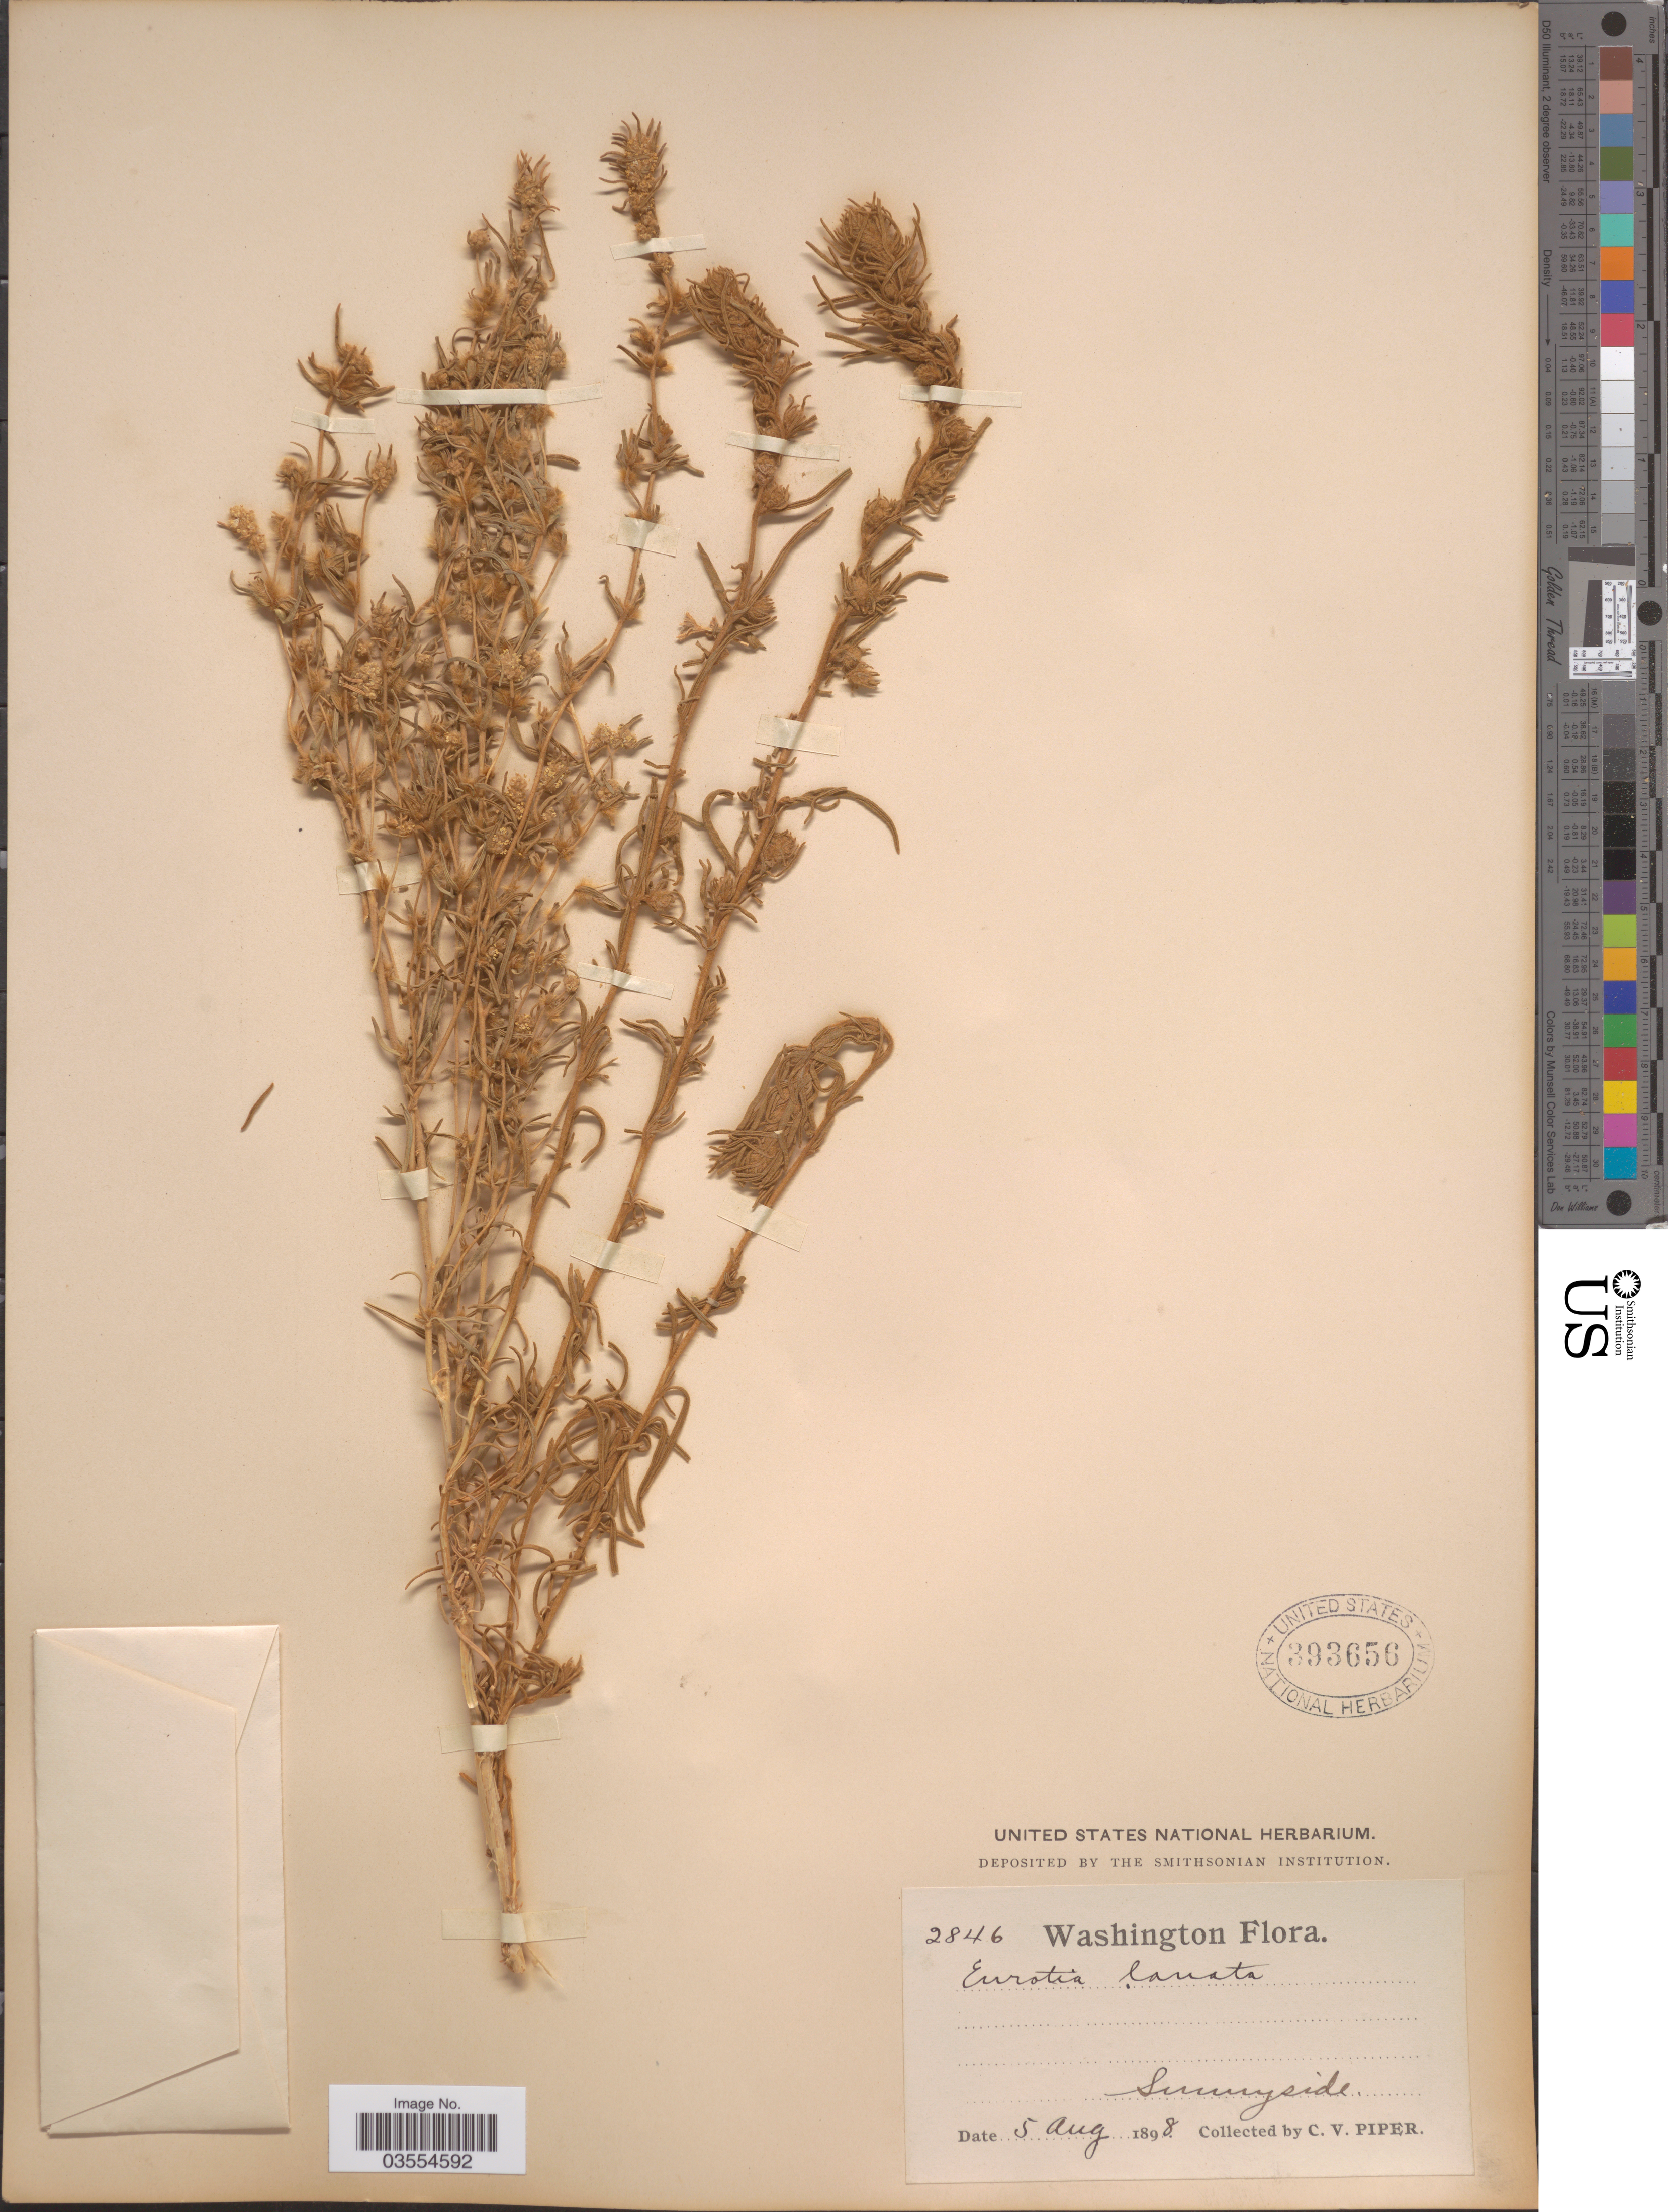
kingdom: Plantae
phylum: Tracheophyta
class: Magnoliopsida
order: Caryophyllales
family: Amaranthaceae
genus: Krascheninnikovia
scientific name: Krascheninnikovia lanata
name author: (Pursh) A. Meeuse & A.Smit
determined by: U.S. National Herbarium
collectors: C. V. Piper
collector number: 2846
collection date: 1898-08-05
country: United States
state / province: Washington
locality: Sunnyside.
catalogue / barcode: US 393656